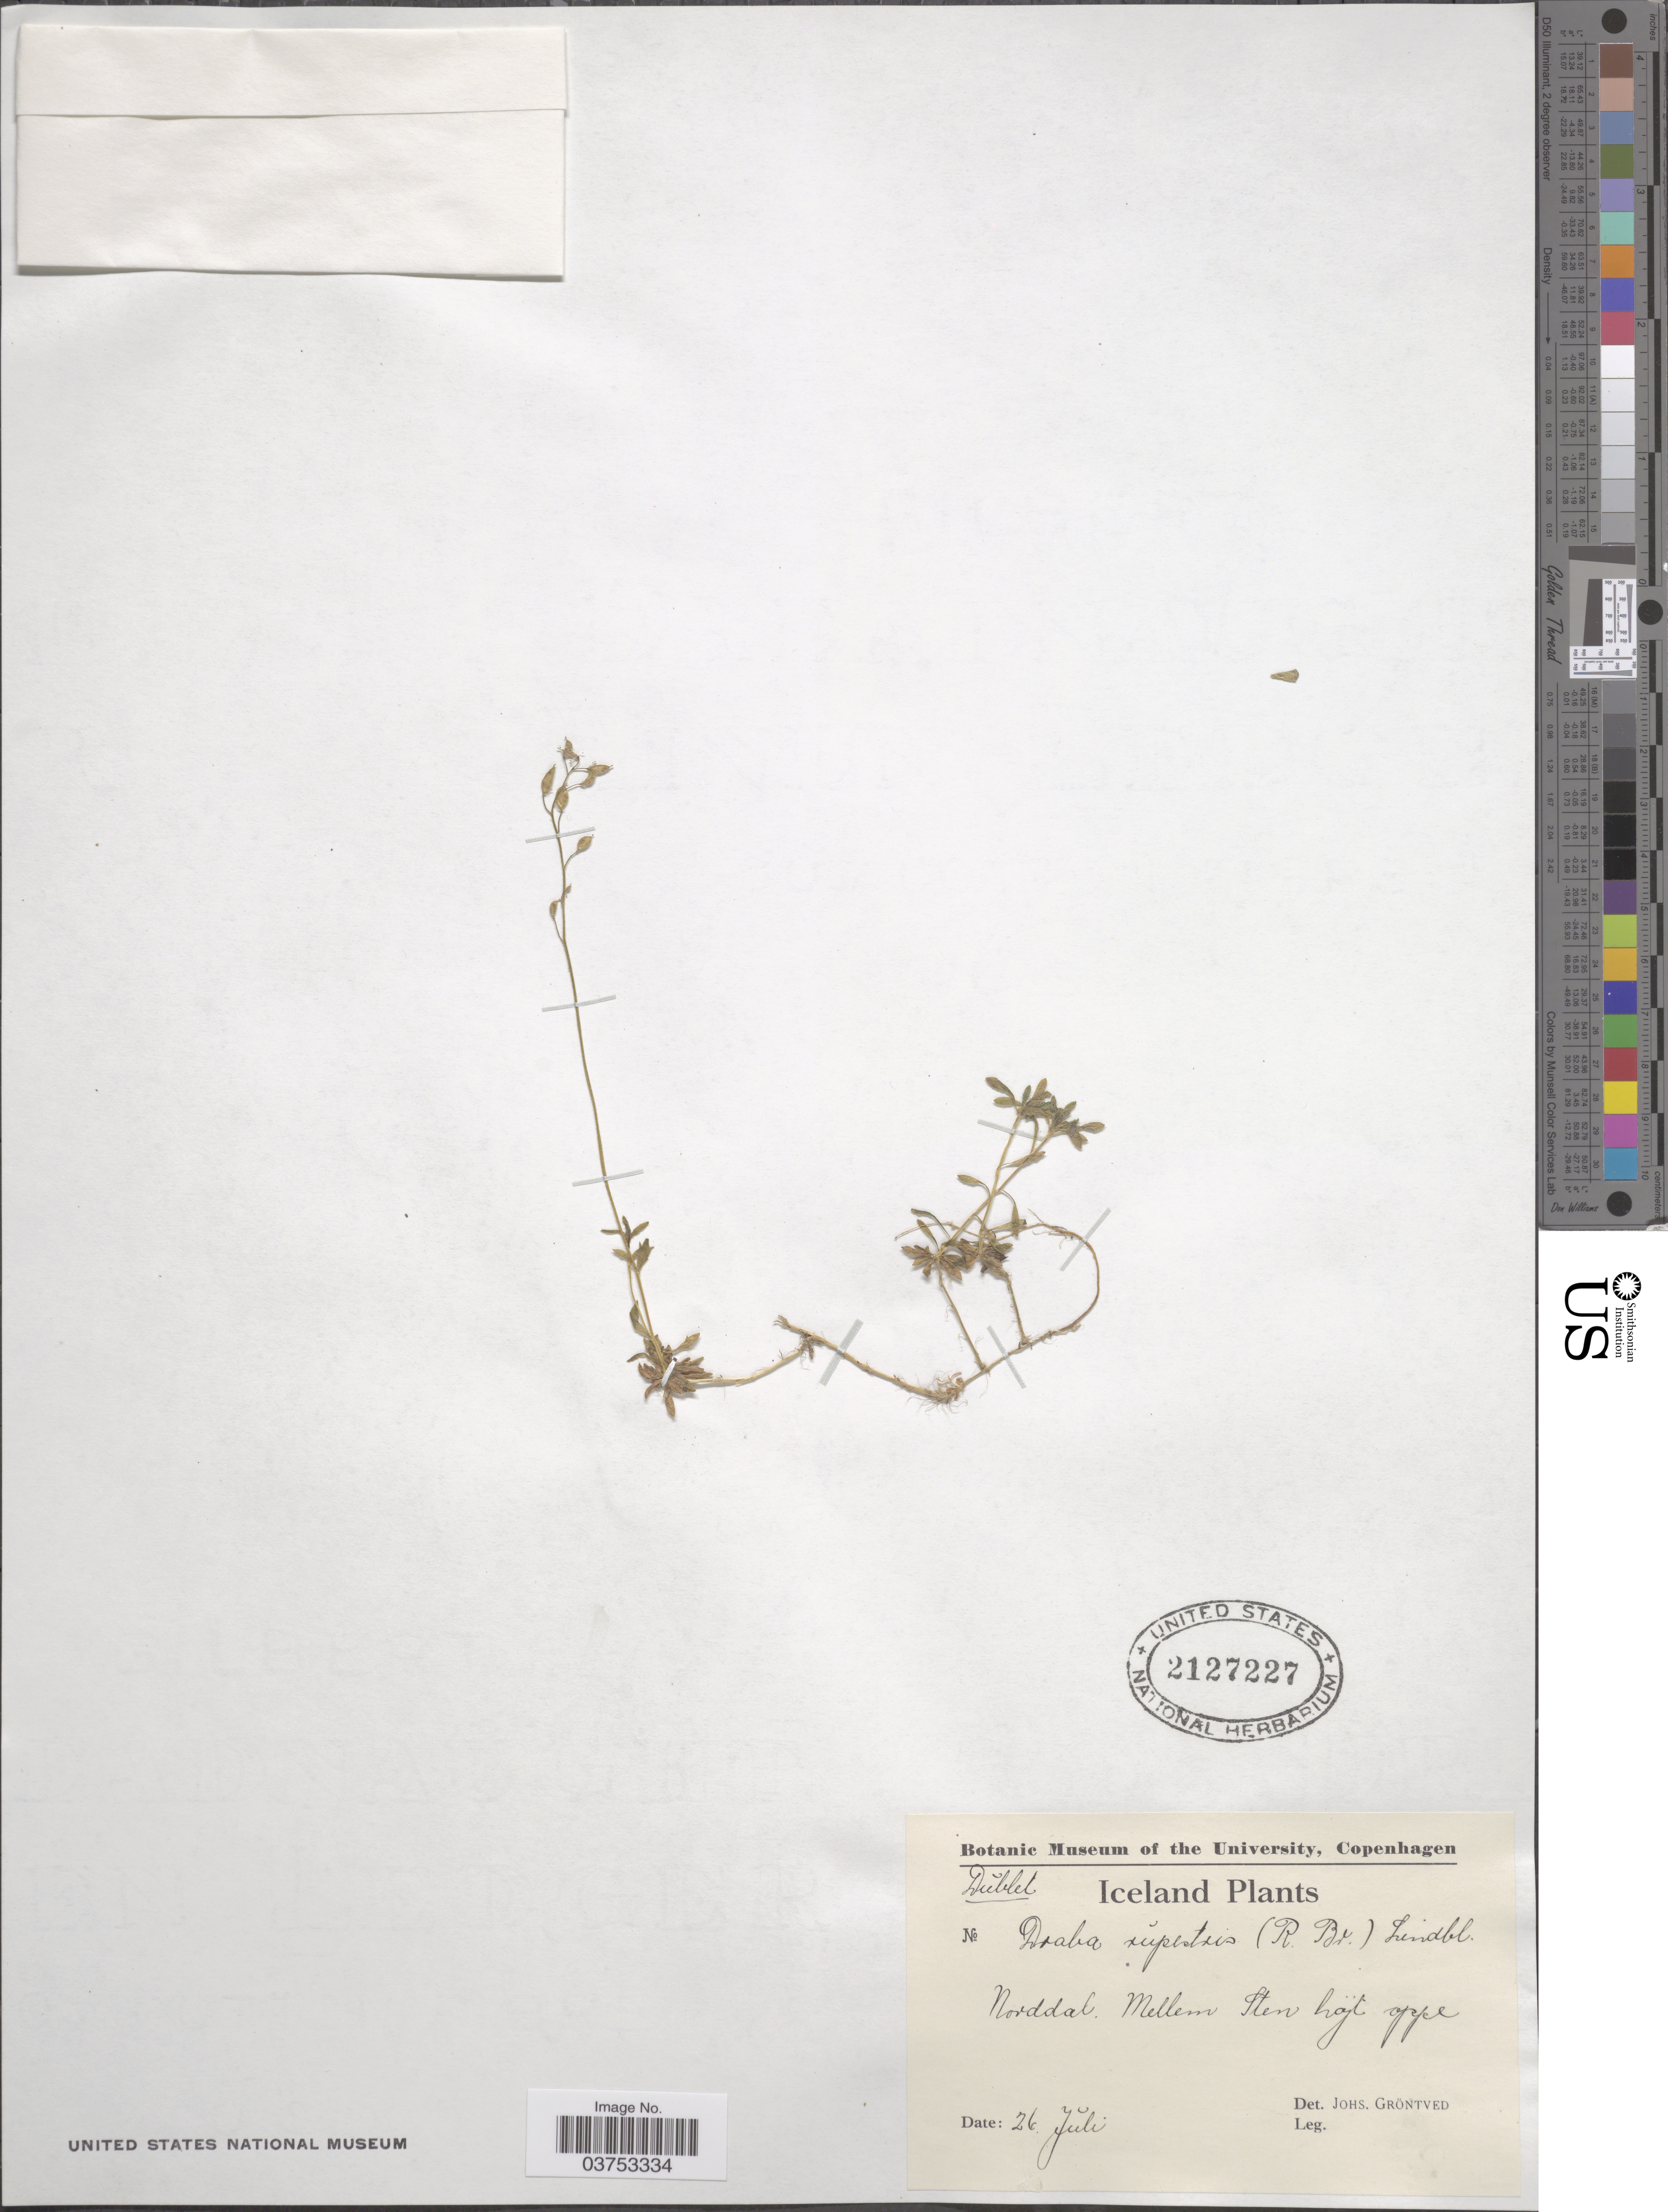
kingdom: Plantae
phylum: Tracheophyta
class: Magnoliopsida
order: Brassicales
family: Brassicaceae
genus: Draba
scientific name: Draba rupestris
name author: W.T. Aiton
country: Iceland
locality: Norddal Mellem Sten haijt oppe.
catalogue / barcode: US 2127227